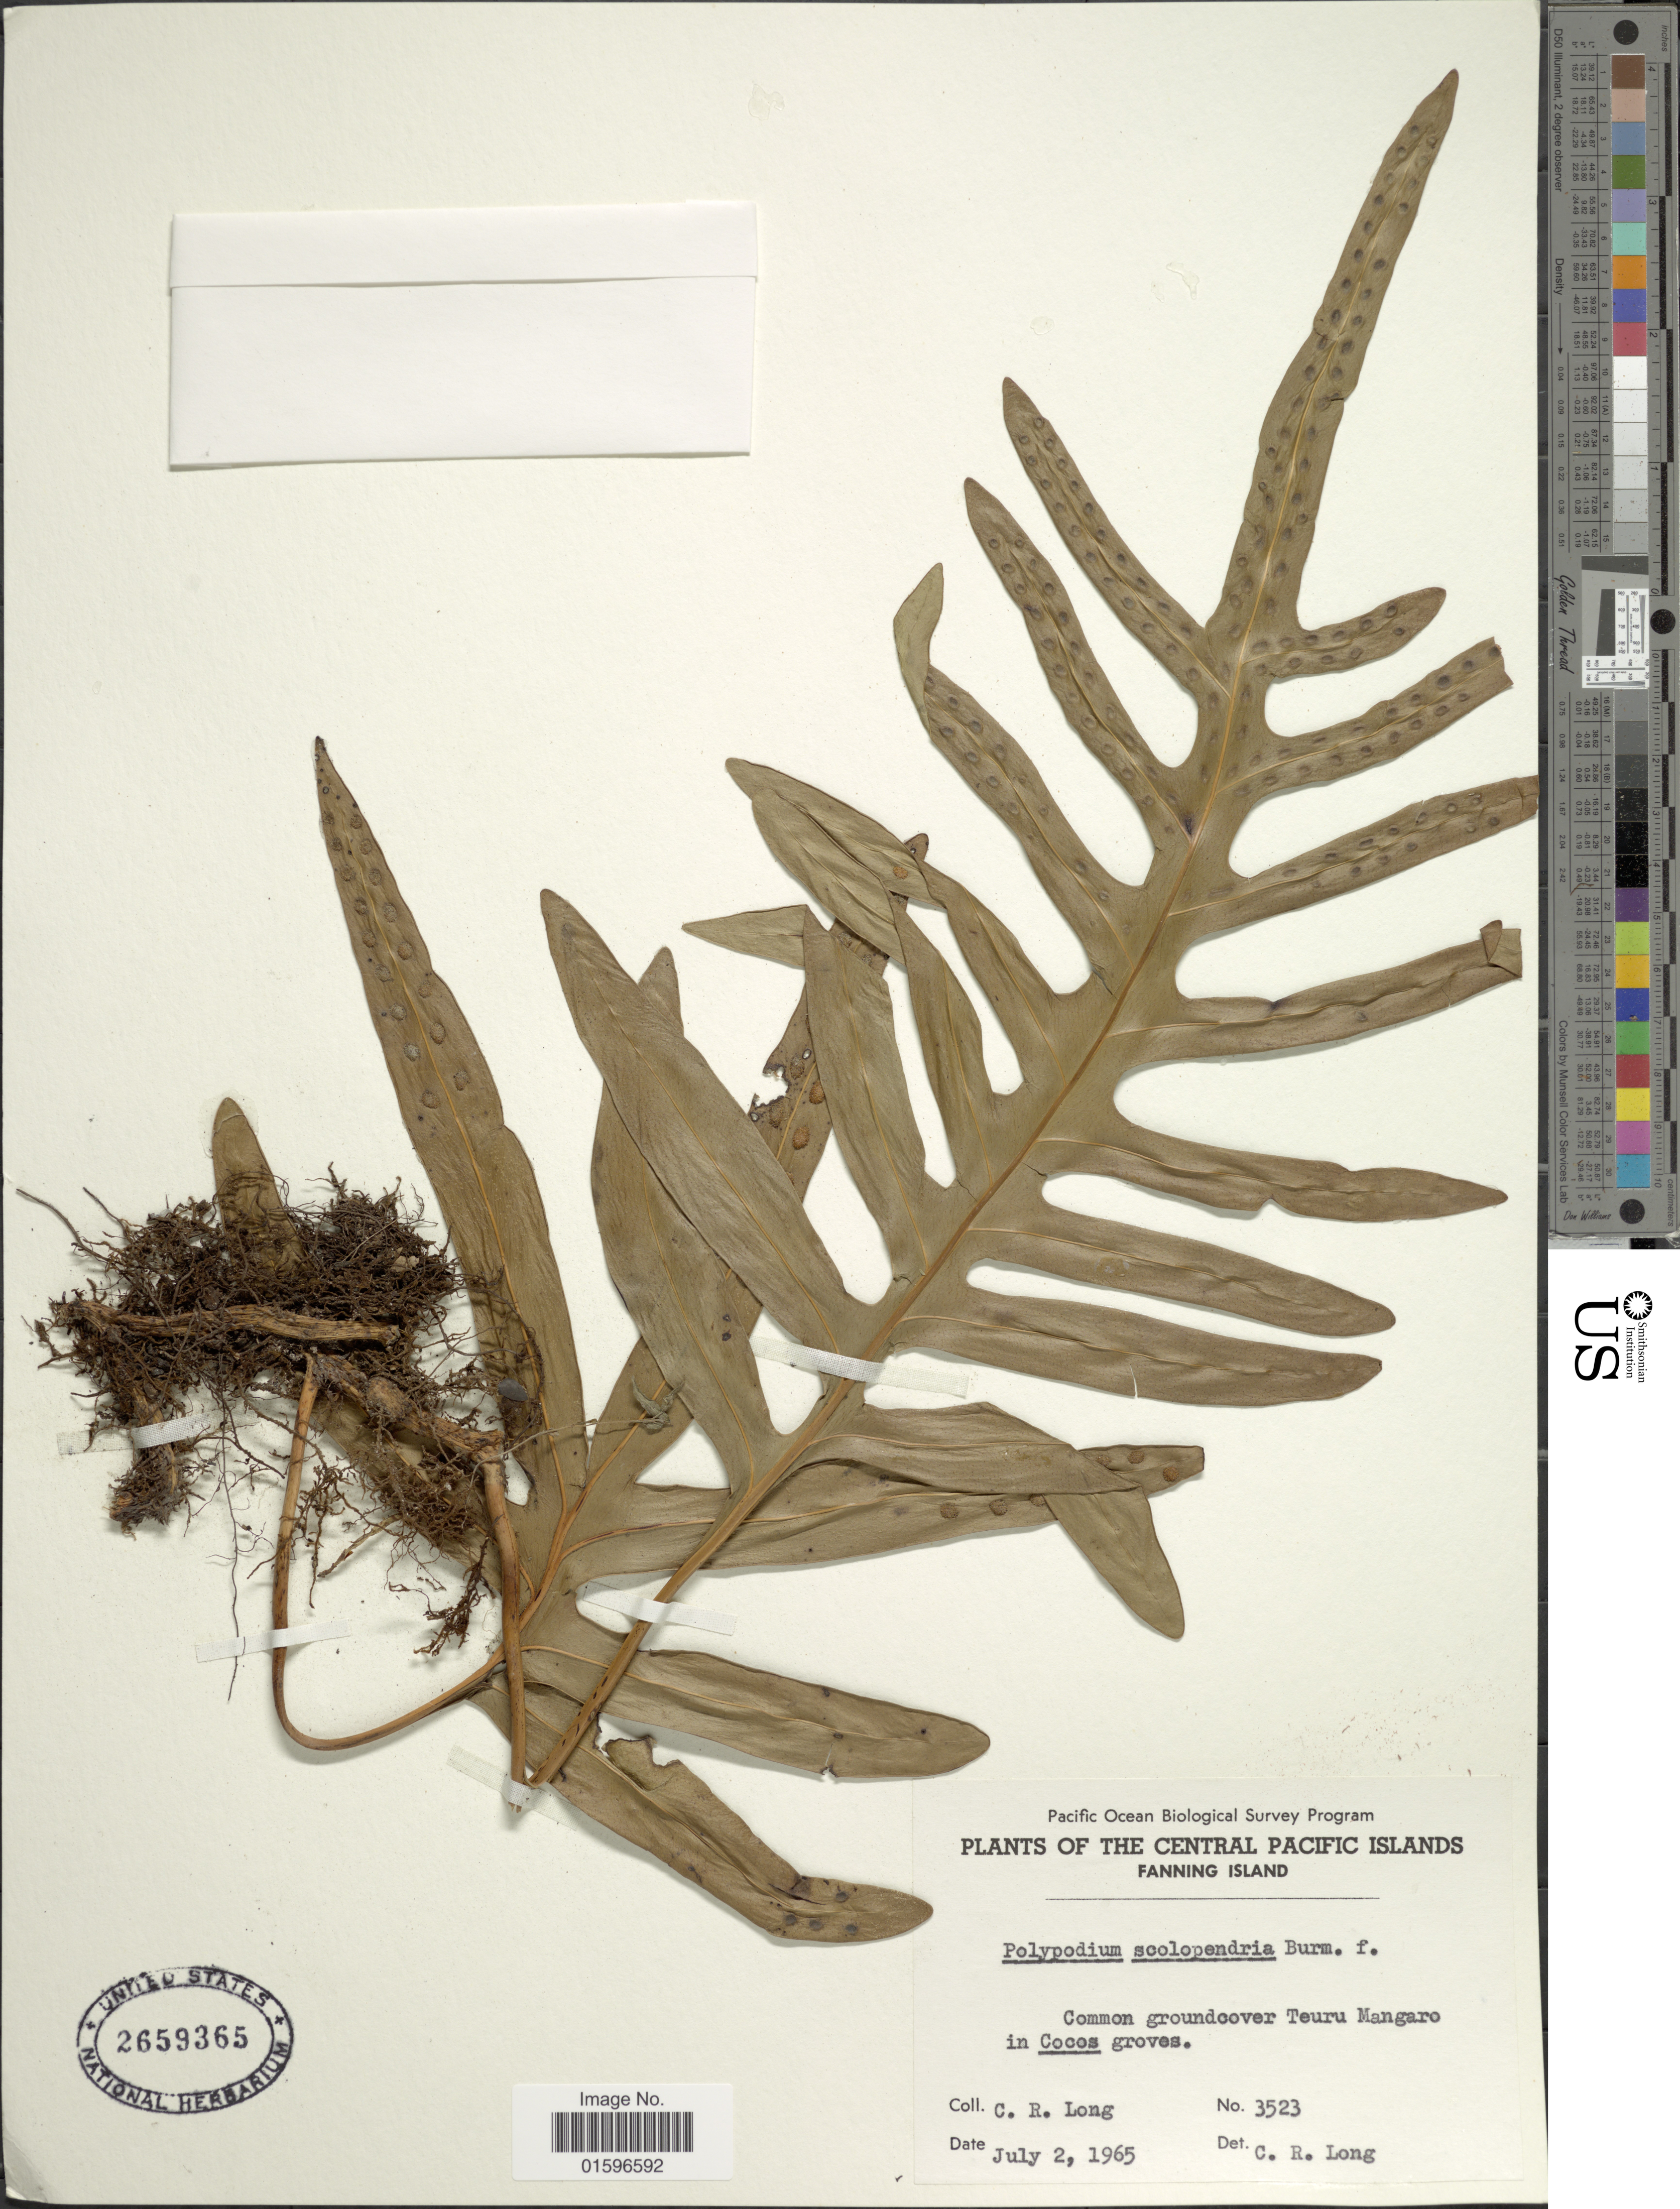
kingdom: Plantae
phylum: Tracheophyta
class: Polypodiopsida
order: Polypodiales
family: Polypodiaceae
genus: Polypodium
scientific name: Polypodium scolopendria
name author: Burm. f.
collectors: C. R. Long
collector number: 3523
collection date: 1965-07-02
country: Kiribati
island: Fanning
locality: Central Pacific Islands, Fanning Island, cocos groves east of Peao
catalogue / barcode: US 2659365